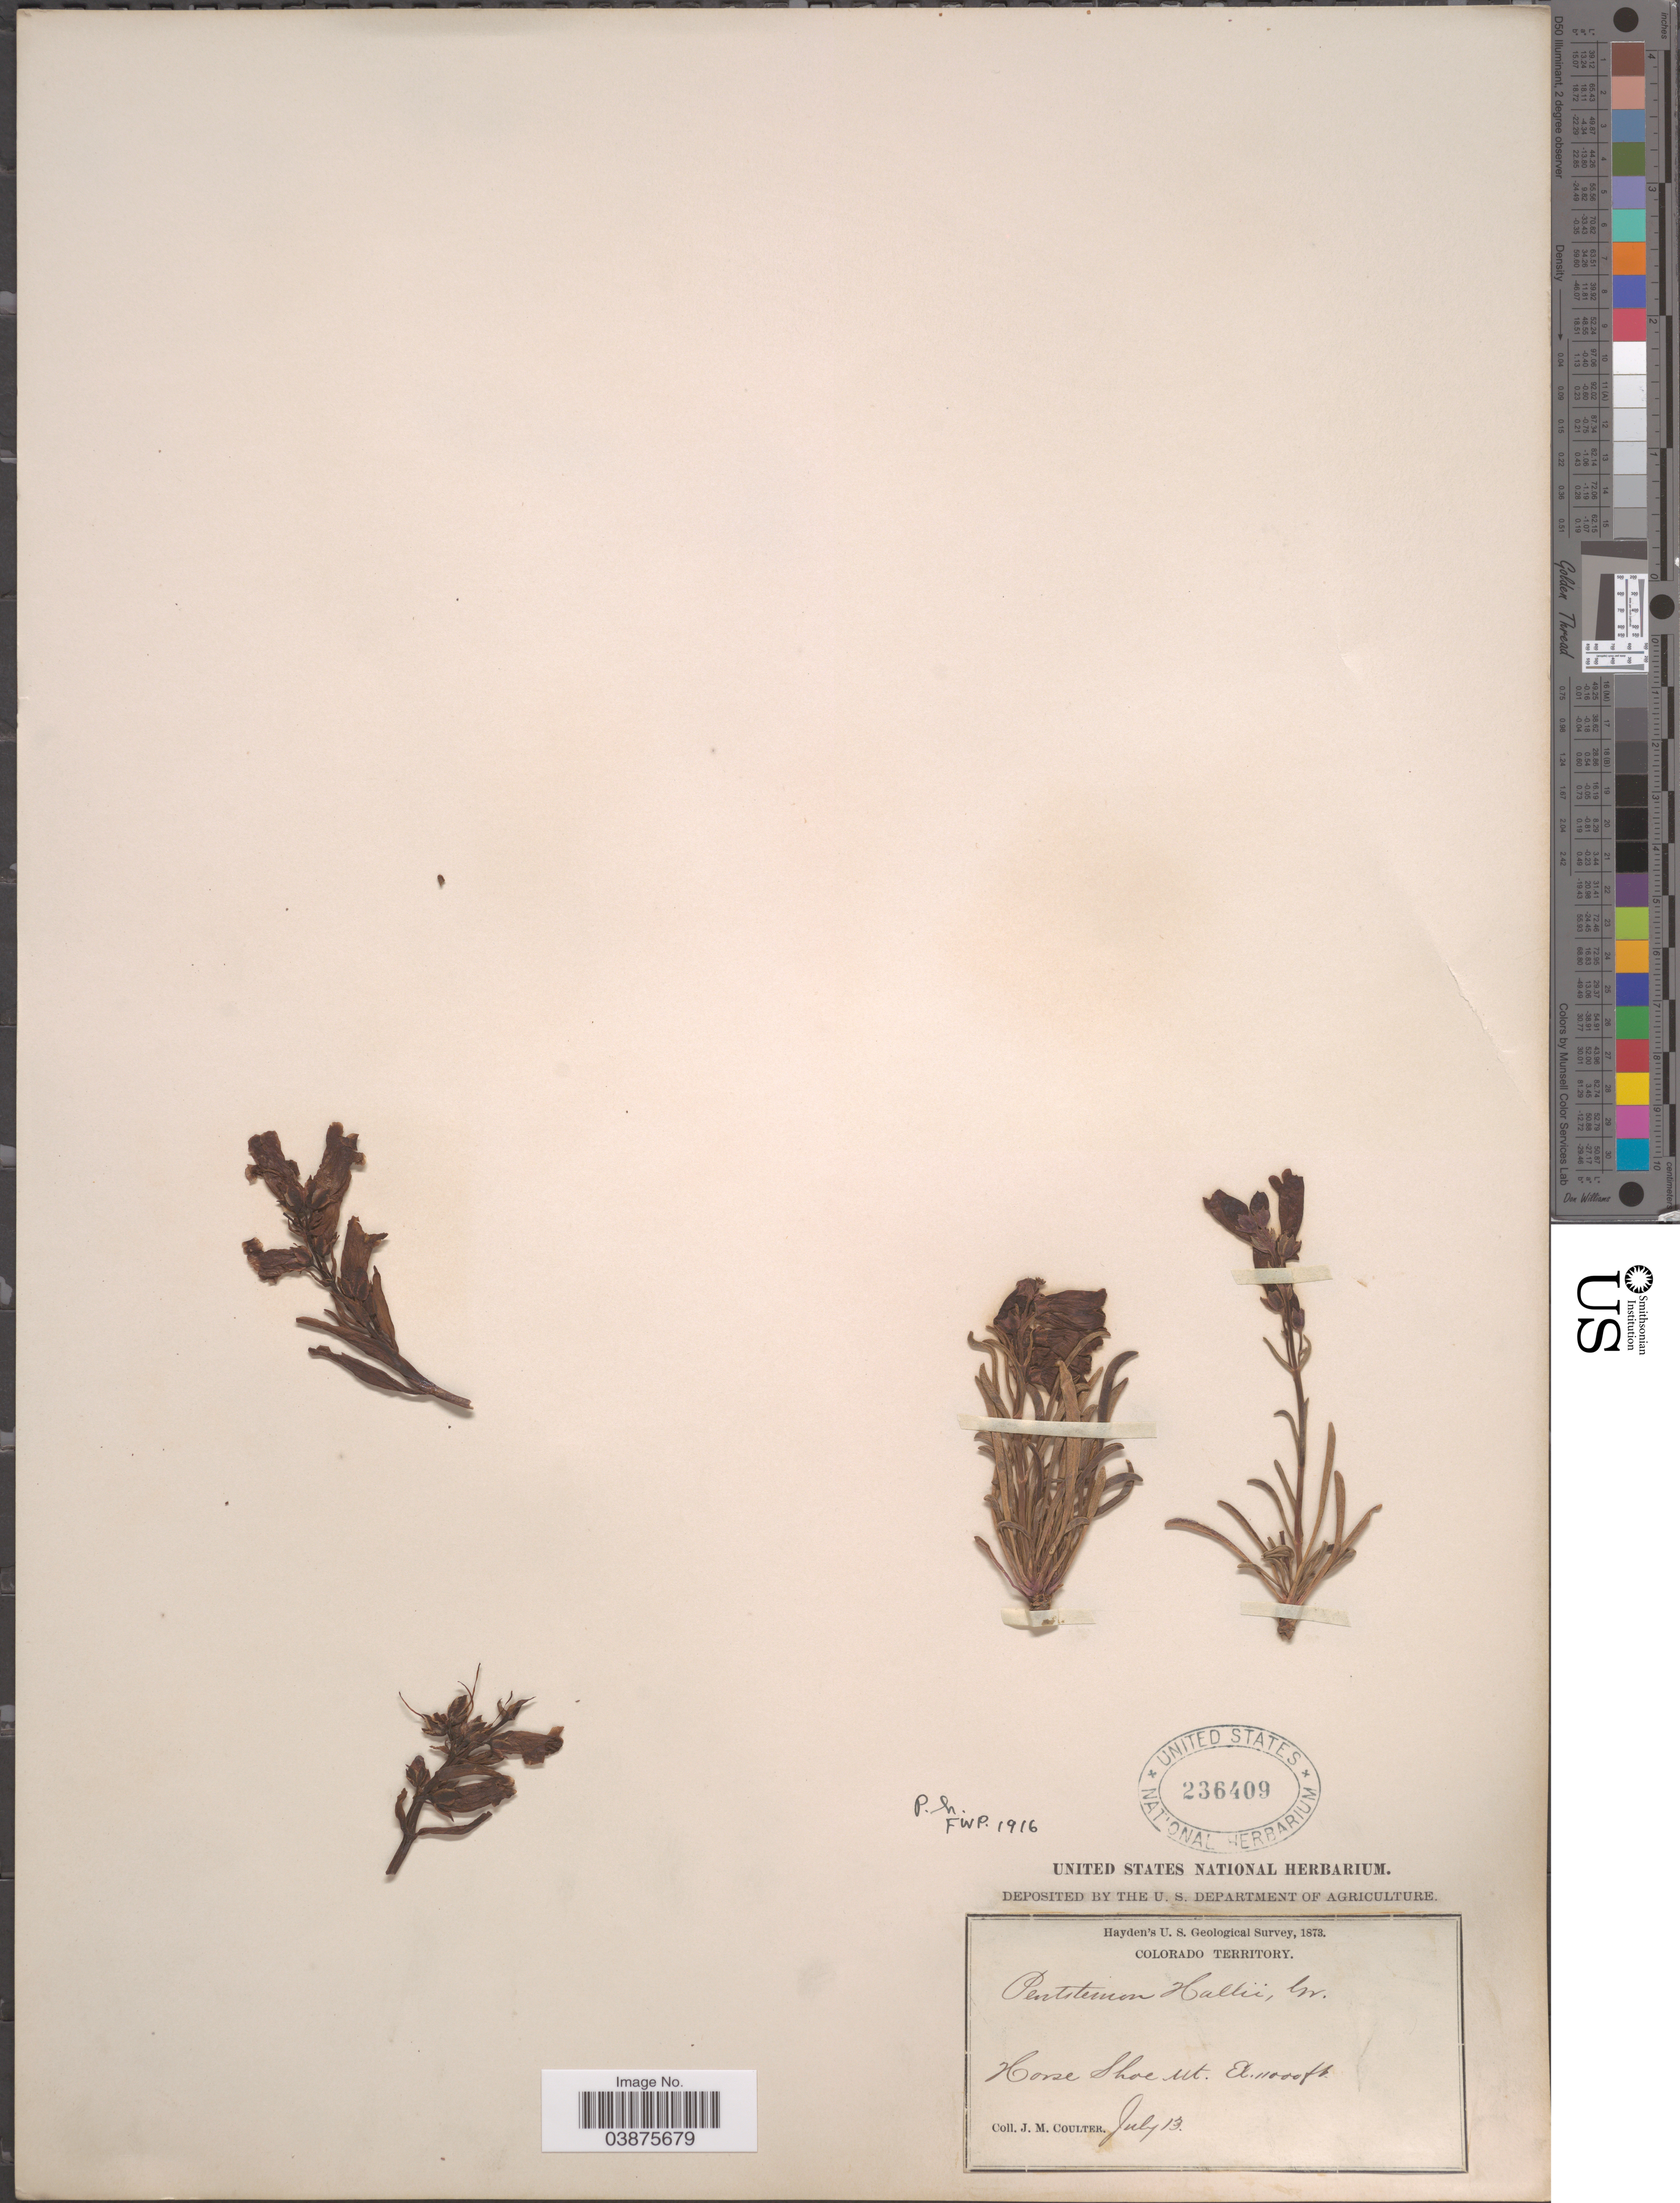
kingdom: Plantae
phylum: Tracheophyta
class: Magnoliopsida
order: Lamiales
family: Plantaginaceae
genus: Penstemon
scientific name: Penstemon hallii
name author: A. Gray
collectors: J. M. Coulter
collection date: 1873-07-13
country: United States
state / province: Colorado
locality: Horse Shoe Mt.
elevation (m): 3353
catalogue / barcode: US 236409